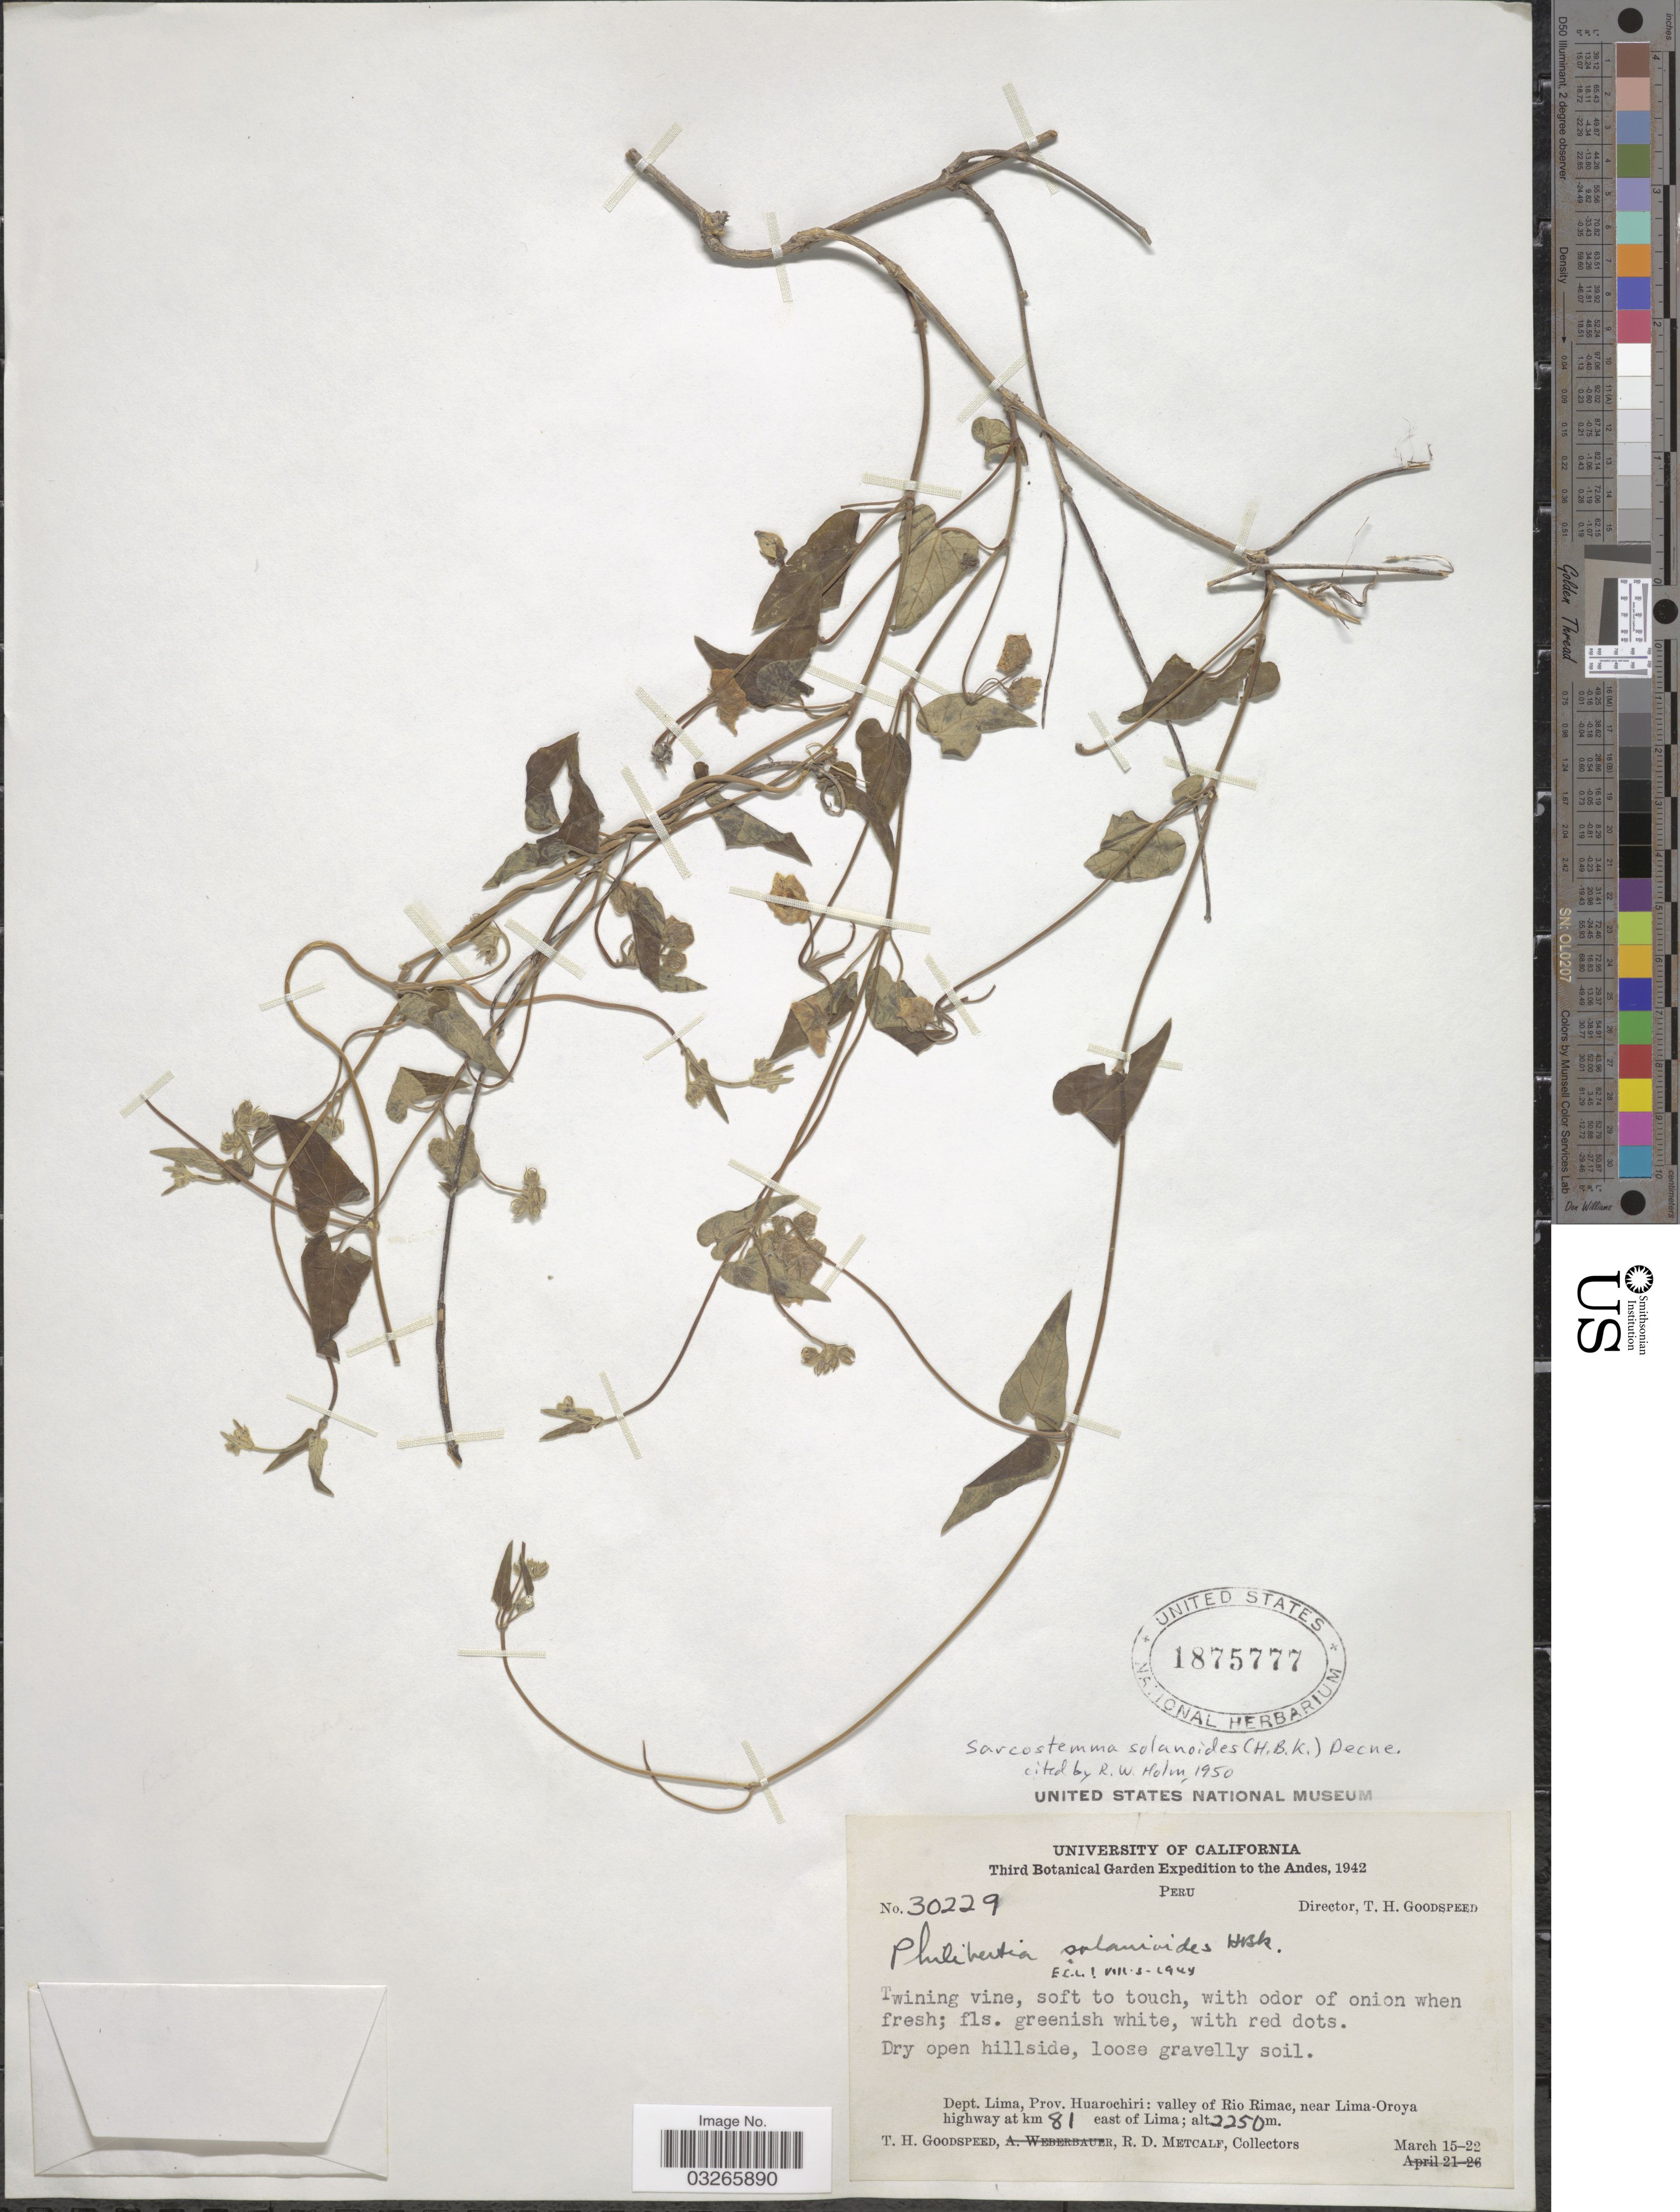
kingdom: Plantae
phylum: Tracheophyta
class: Magnoliopsida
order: Gentianales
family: Apocynaceae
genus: Sarcostemma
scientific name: Sarcostemma solanoides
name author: (Kunth) Decne.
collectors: T. Goodspeed & R. D. Metcalf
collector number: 30229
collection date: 1942-03-15/1942-03-22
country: Peru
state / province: Lima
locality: Andes. Dept. Lima, Prov. Huarochiri: valley of Rio Rimac, near Lima-Oroya highway at km 81 east of Lima.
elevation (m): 2250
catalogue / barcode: US 1875777